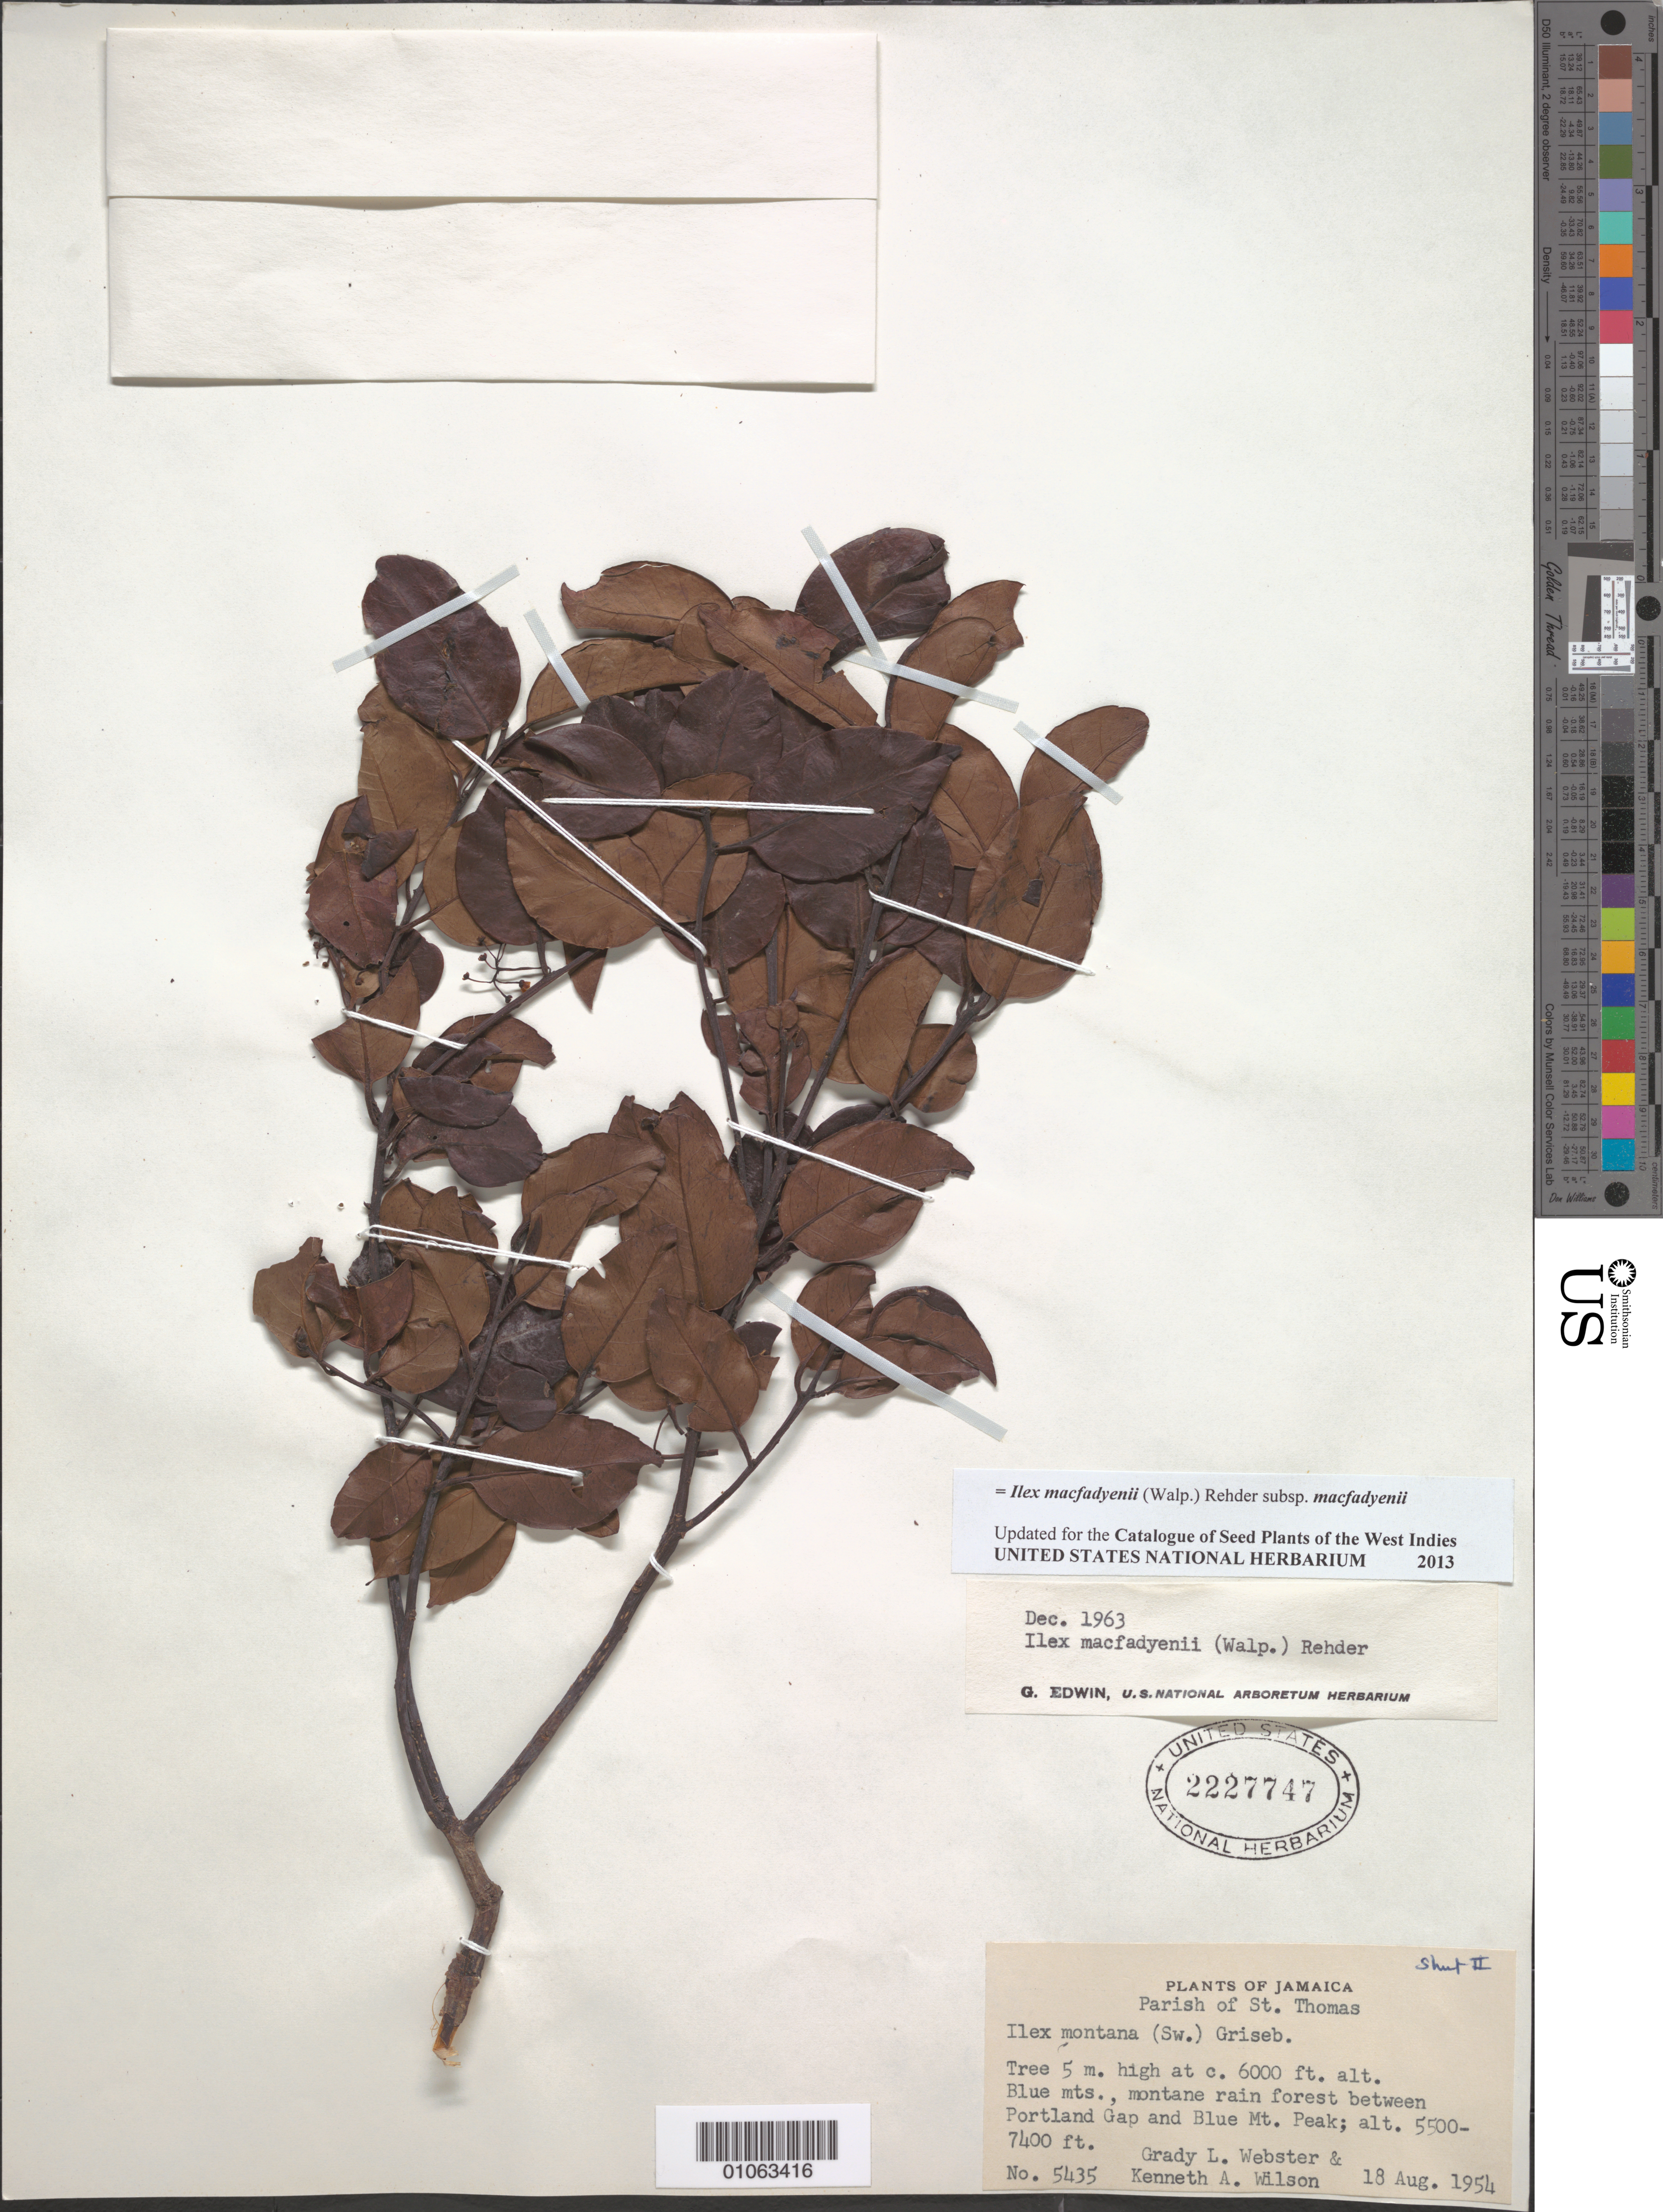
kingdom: Plantae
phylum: Tracheophyta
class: Magnoliopsida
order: Aquifoliales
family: Aquifoliaceae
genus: Ilex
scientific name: Ilex macfadyenii subsp. macfadyenii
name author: (Walp.) Rehder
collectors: G. L. Webster & K. A. Wilson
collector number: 5435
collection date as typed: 18 Aug 1954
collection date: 1954-08-18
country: Jamaica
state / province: Saint Thomas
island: Jamaica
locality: Blue mountains, montane rain forest between Portland Gap and blur mountain peak.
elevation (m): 1829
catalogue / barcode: US 2227747